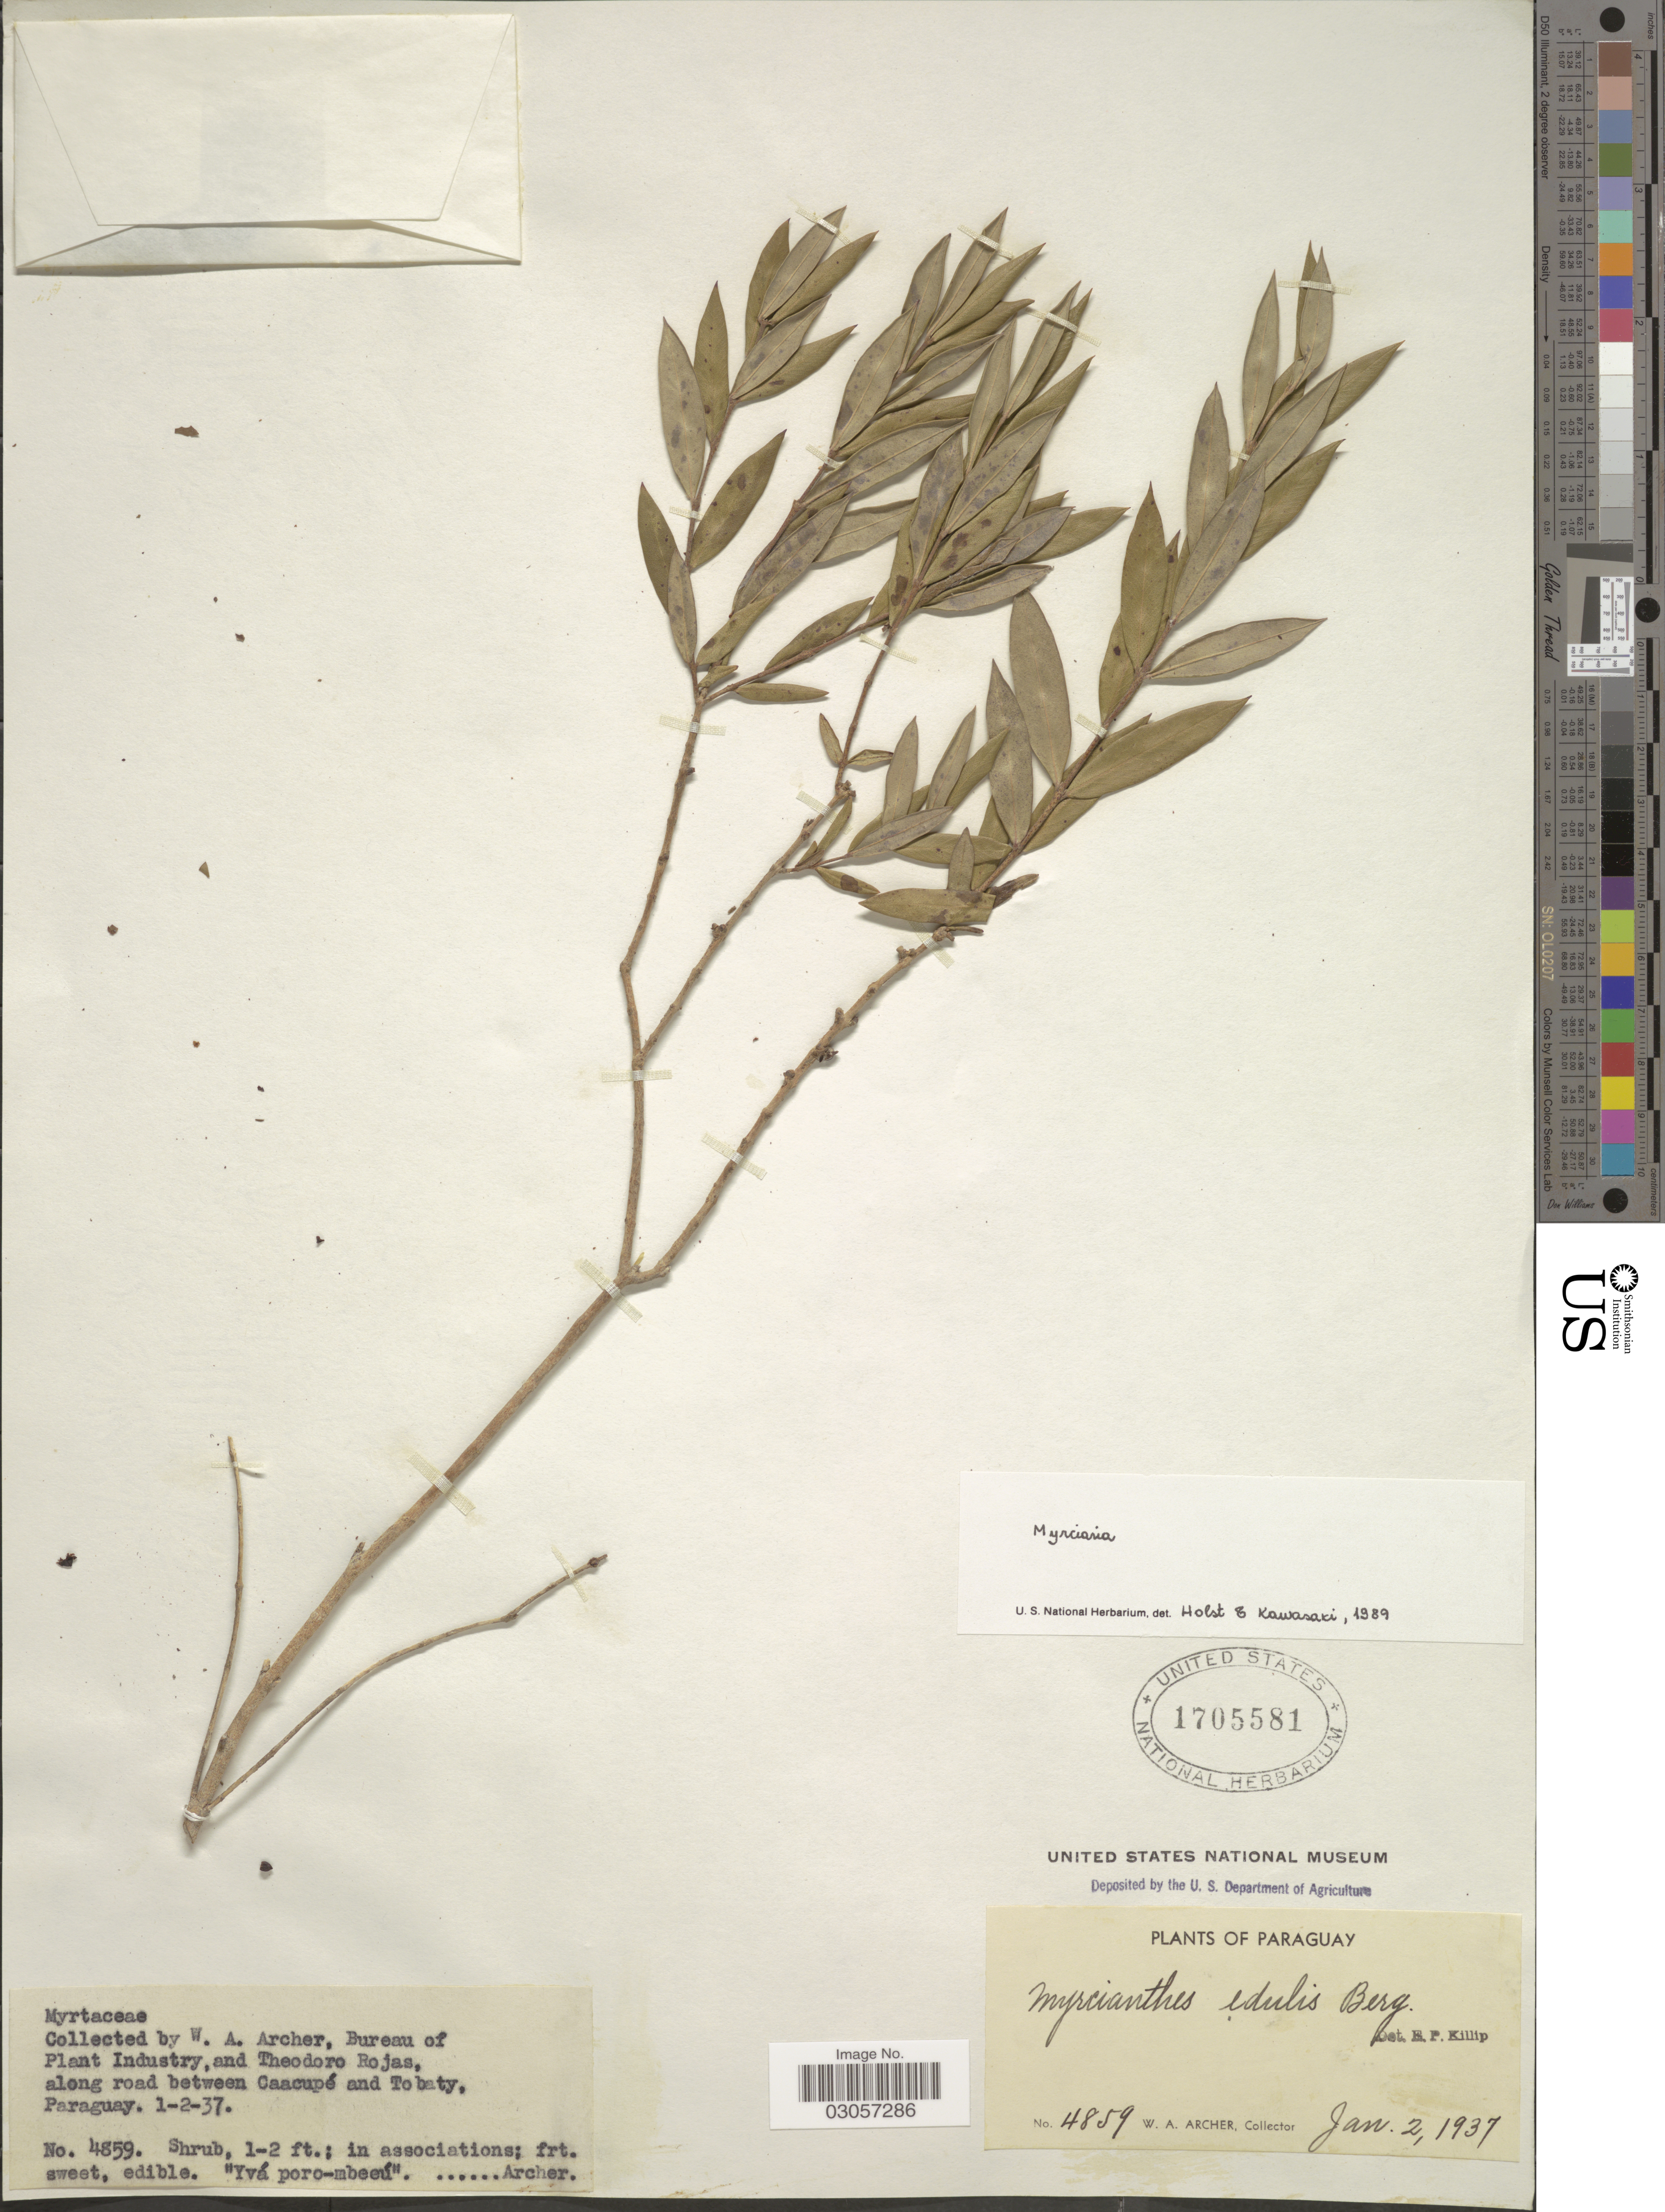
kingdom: Plantae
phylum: Tracheophyta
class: Magnoliopsida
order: Myrtales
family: Myrtaceae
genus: Myrciaria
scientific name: Myrciaria sp.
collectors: W. Archer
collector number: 4859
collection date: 1937-01-02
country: Paraguay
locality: Along road between Caacupé and Tobaty.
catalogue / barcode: US 1705581